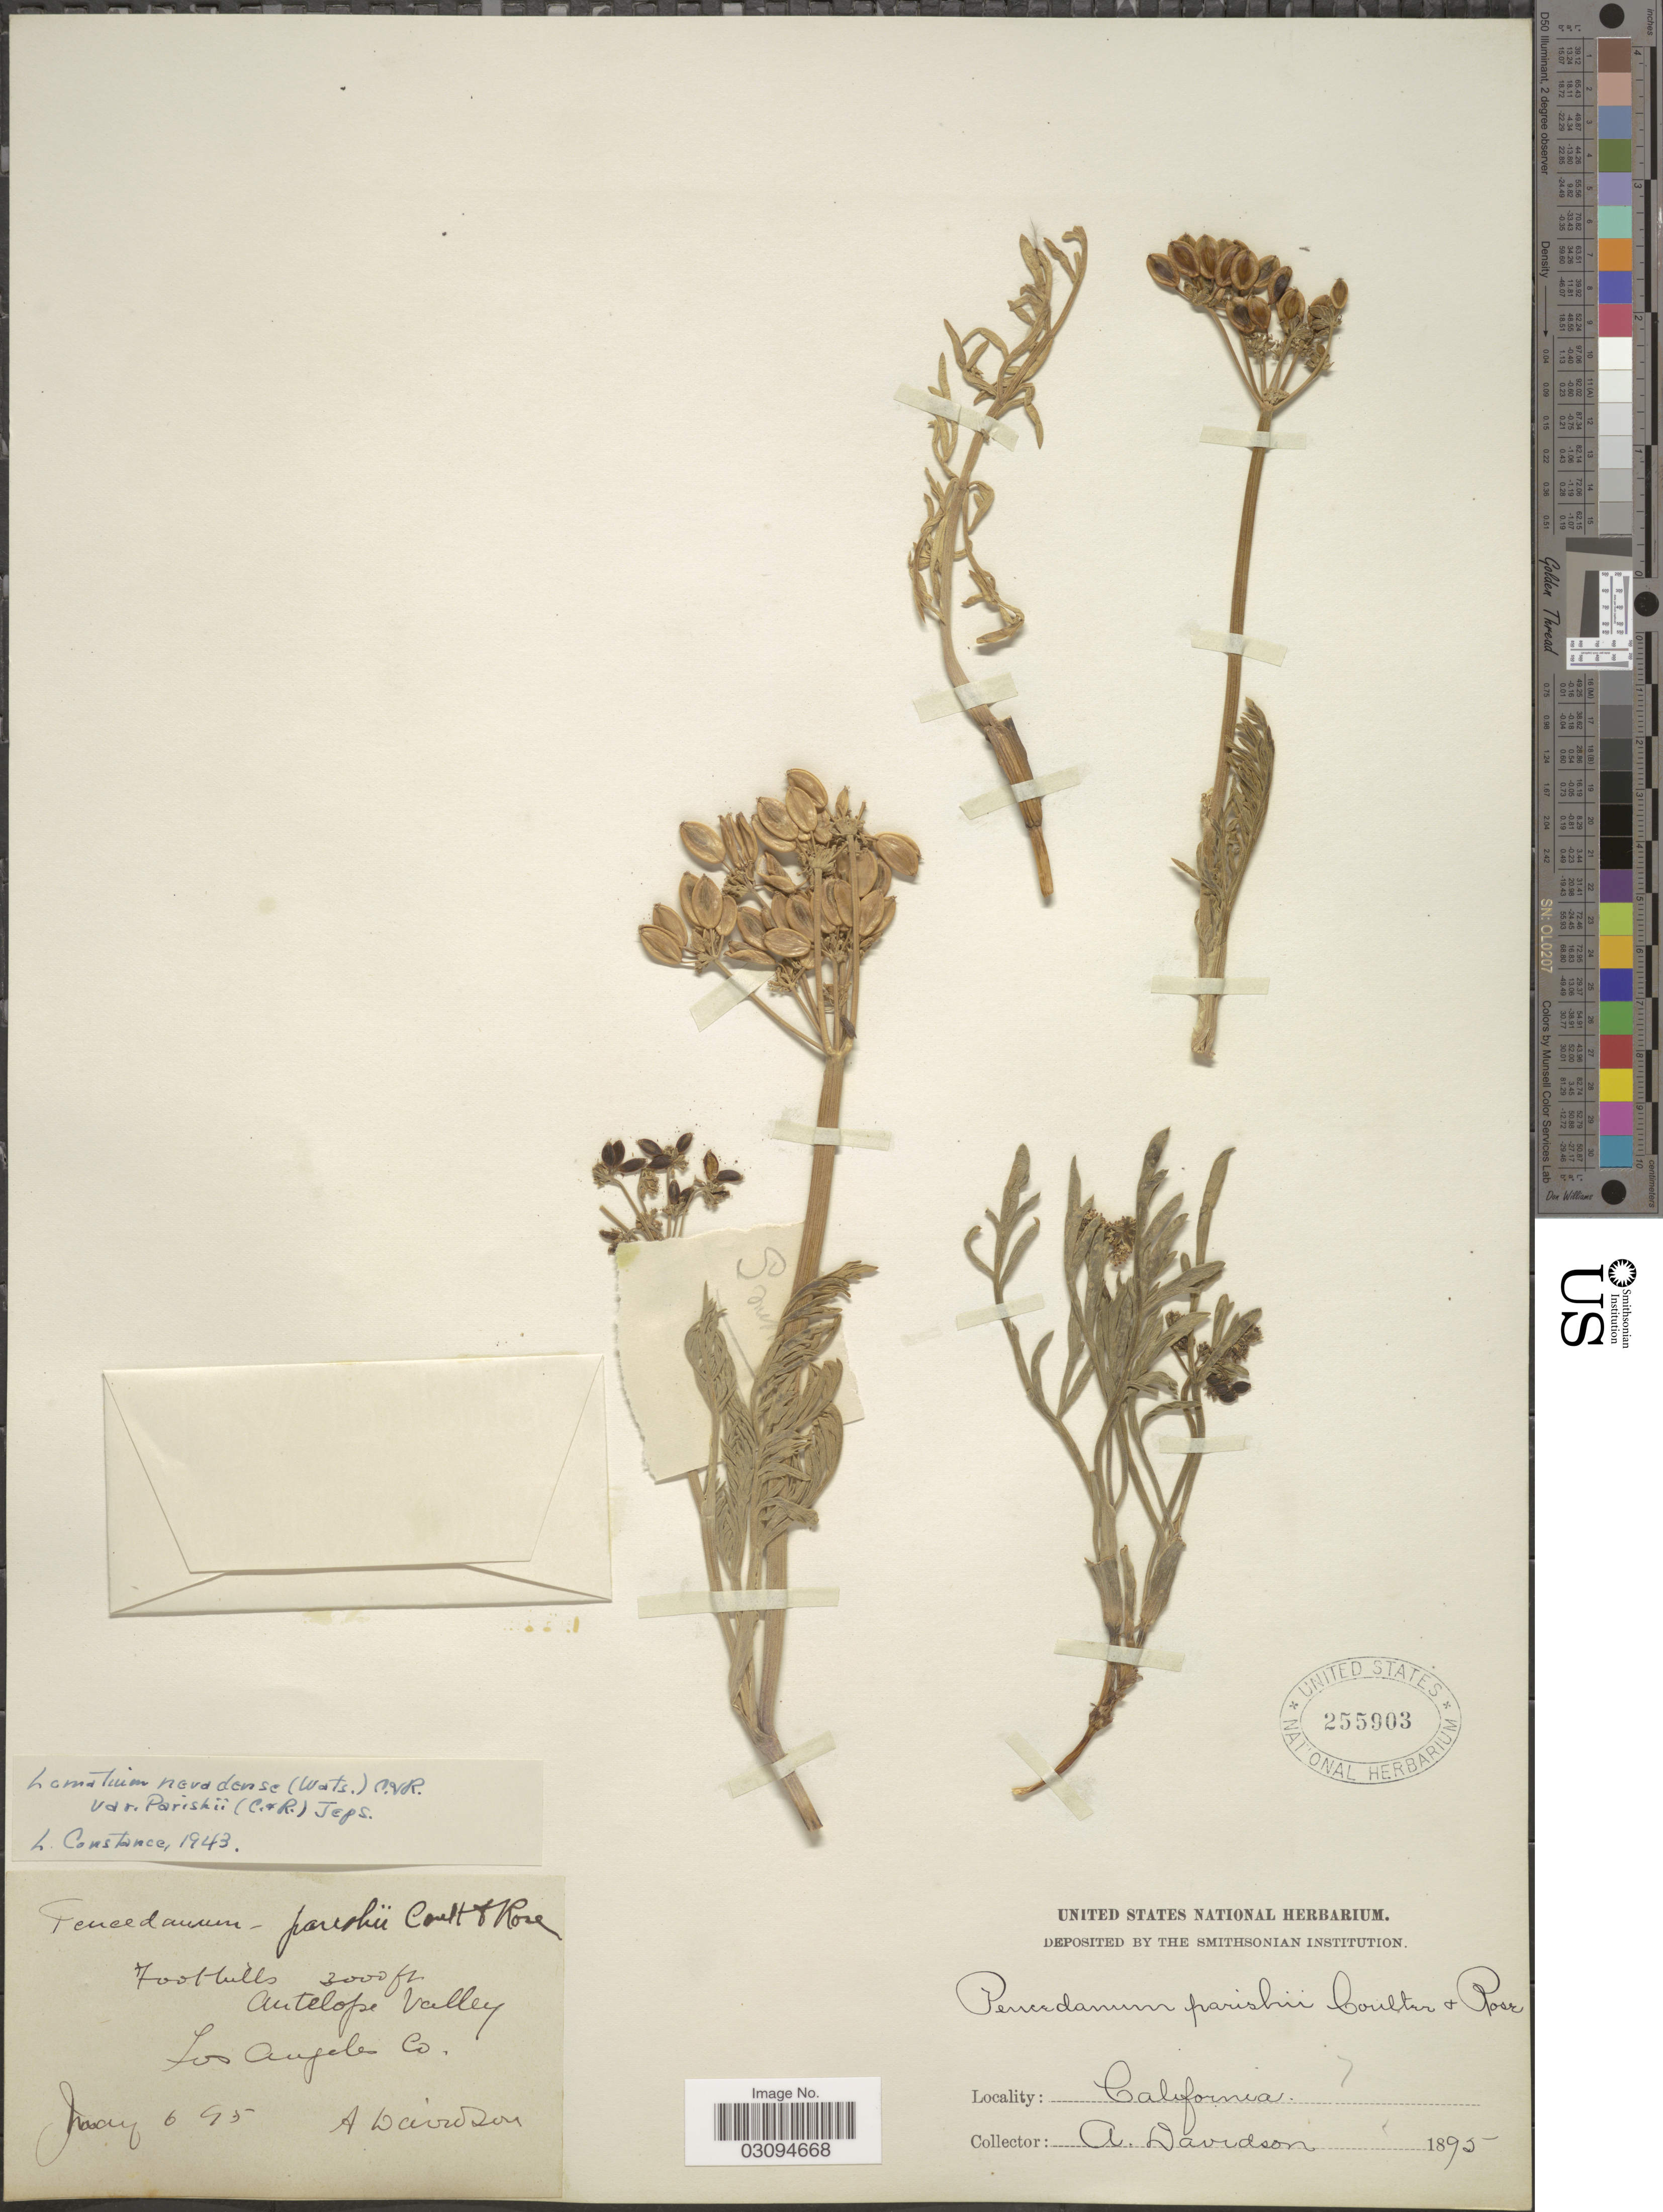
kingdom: Plantae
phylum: Tracheophyta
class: Magnoliopsida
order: Apiales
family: Apiaceae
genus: Lomatium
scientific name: Lomatium nevadense var. parishii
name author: (J.M. Coult. & Rose) Jeps.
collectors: A. Davidson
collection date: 1895-05-06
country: United States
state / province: California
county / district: Los Angeles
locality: Foothills, Antelope Valley Los Angeles Co.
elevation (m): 914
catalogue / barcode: US 255903